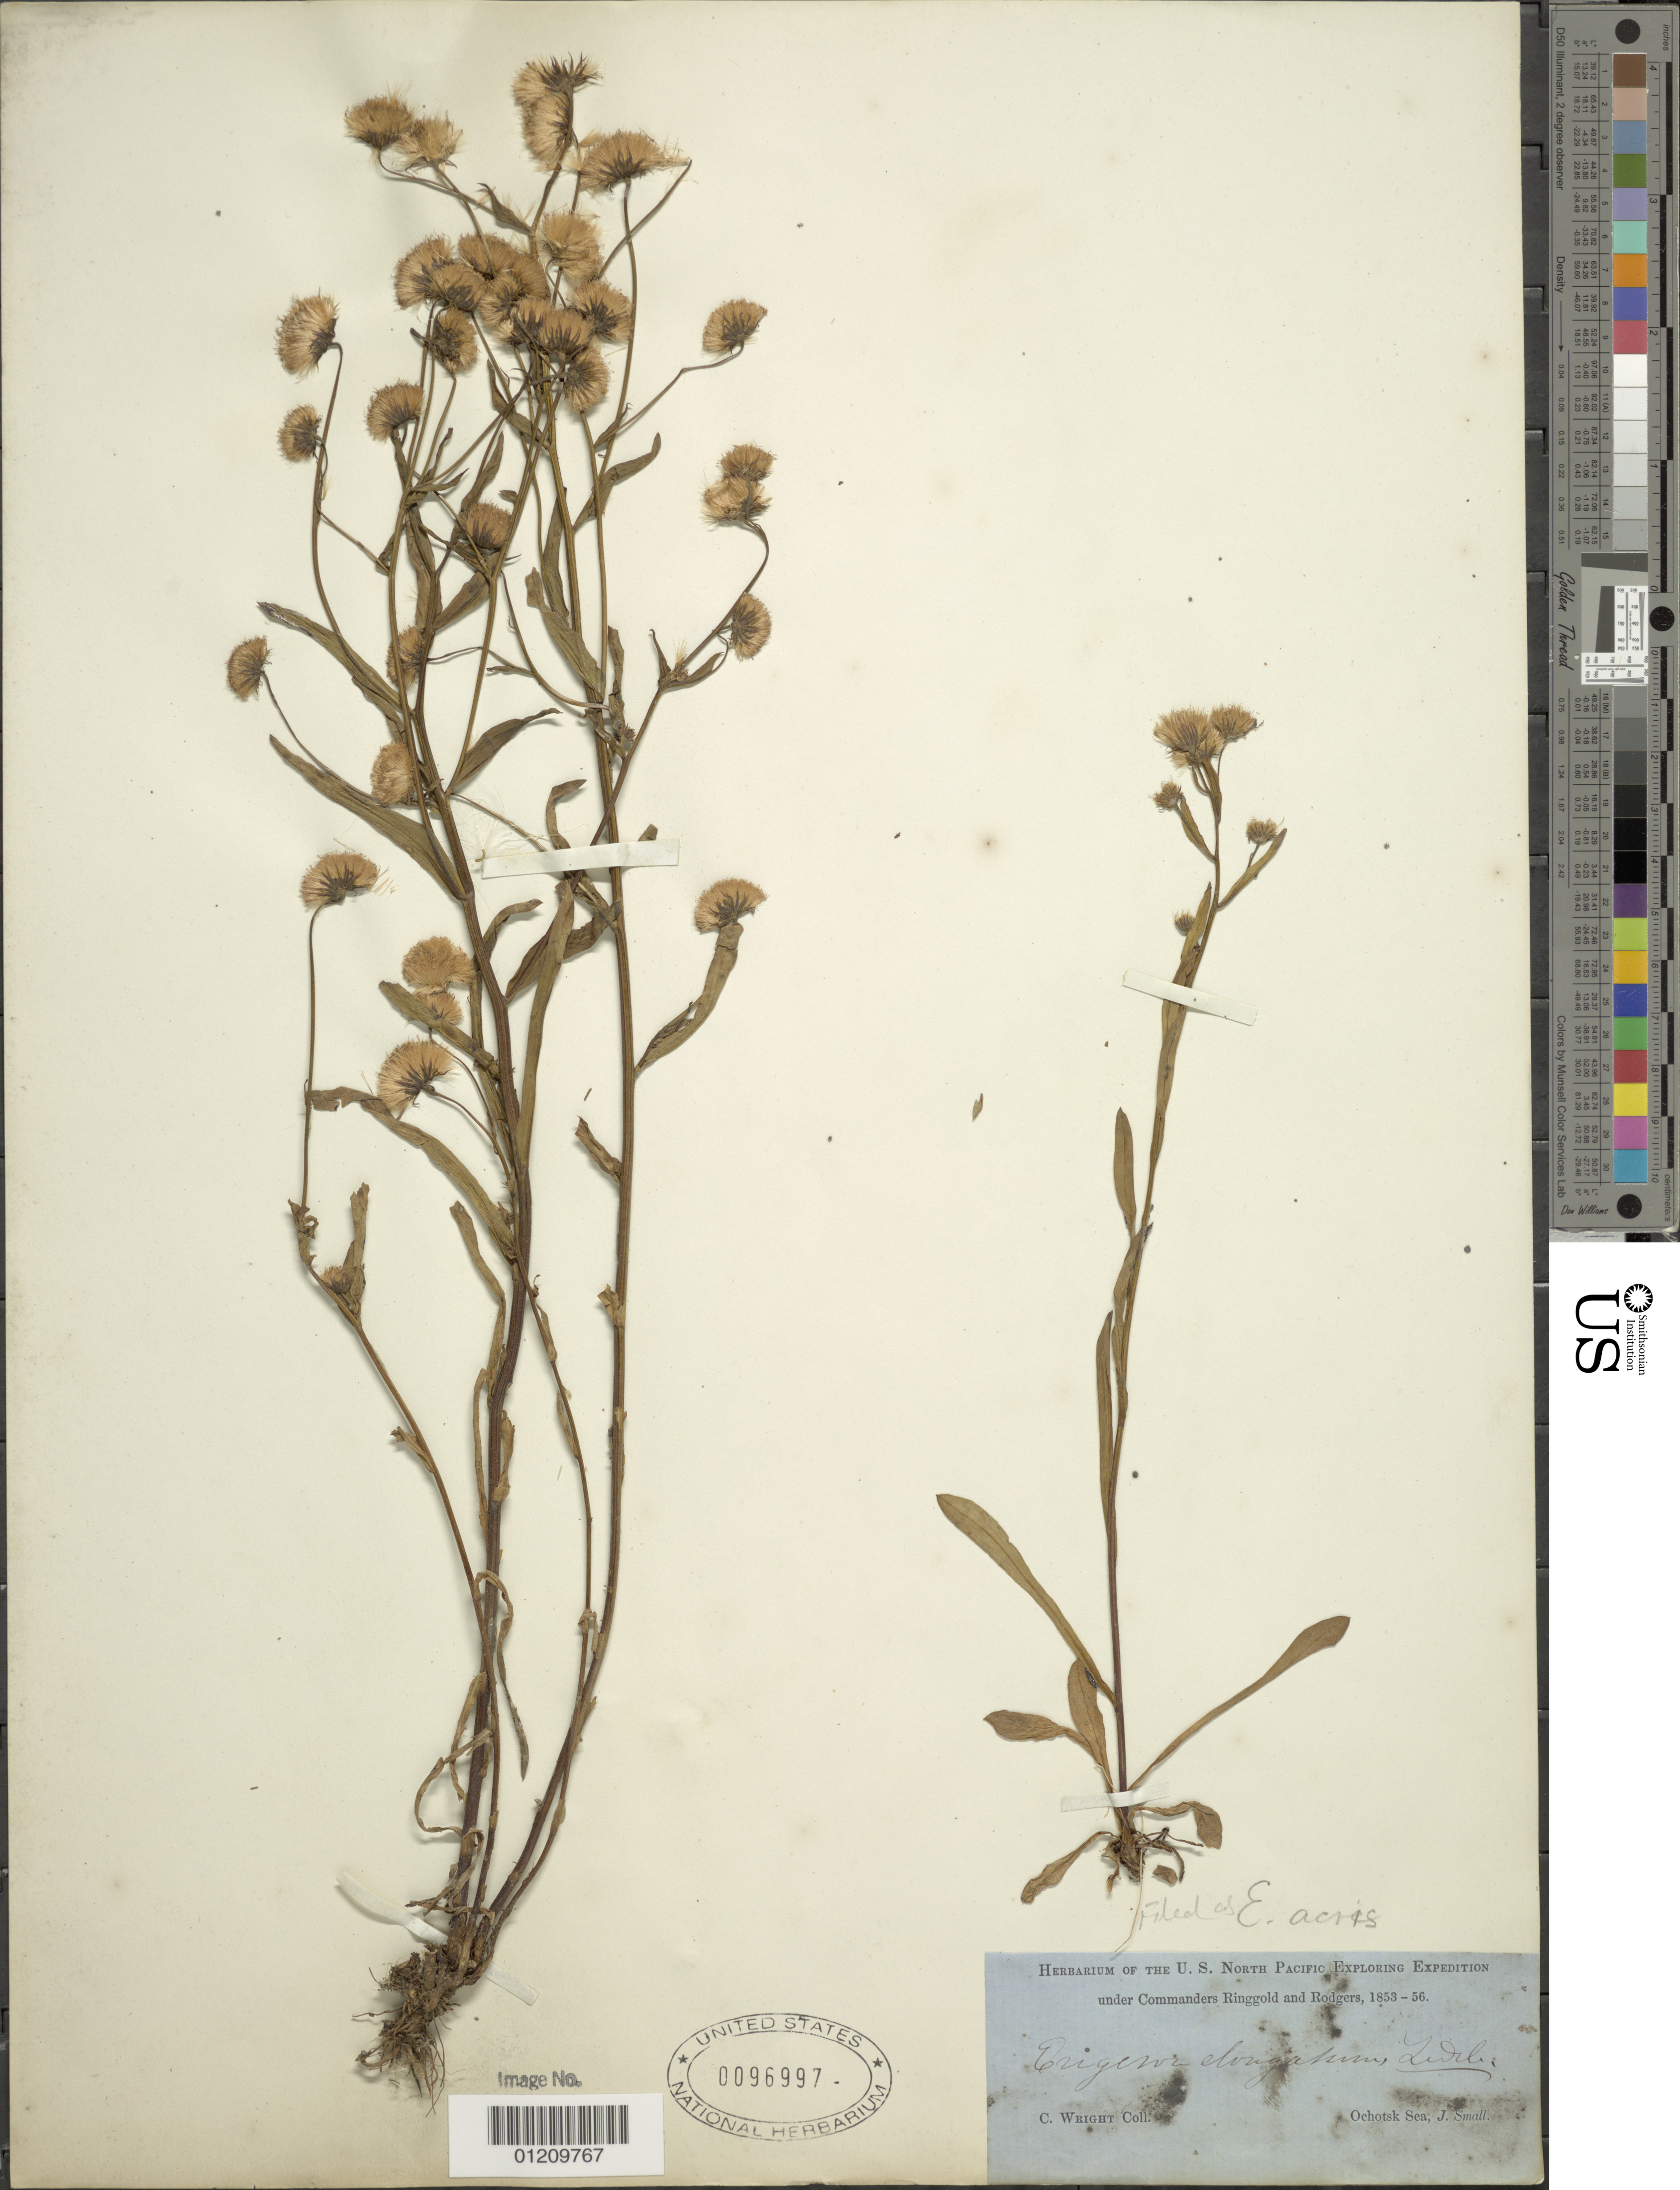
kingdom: Plantae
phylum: Tracheophyta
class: Magnoliopsida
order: Asterales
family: Asteraceae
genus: Erigeron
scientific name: Erigeron acris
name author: L.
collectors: C. Wright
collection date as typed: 1853 to -- --- 1856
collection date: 1853/1856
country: Russian Federation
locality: Ochotsk Sea.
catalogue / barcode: US 96997